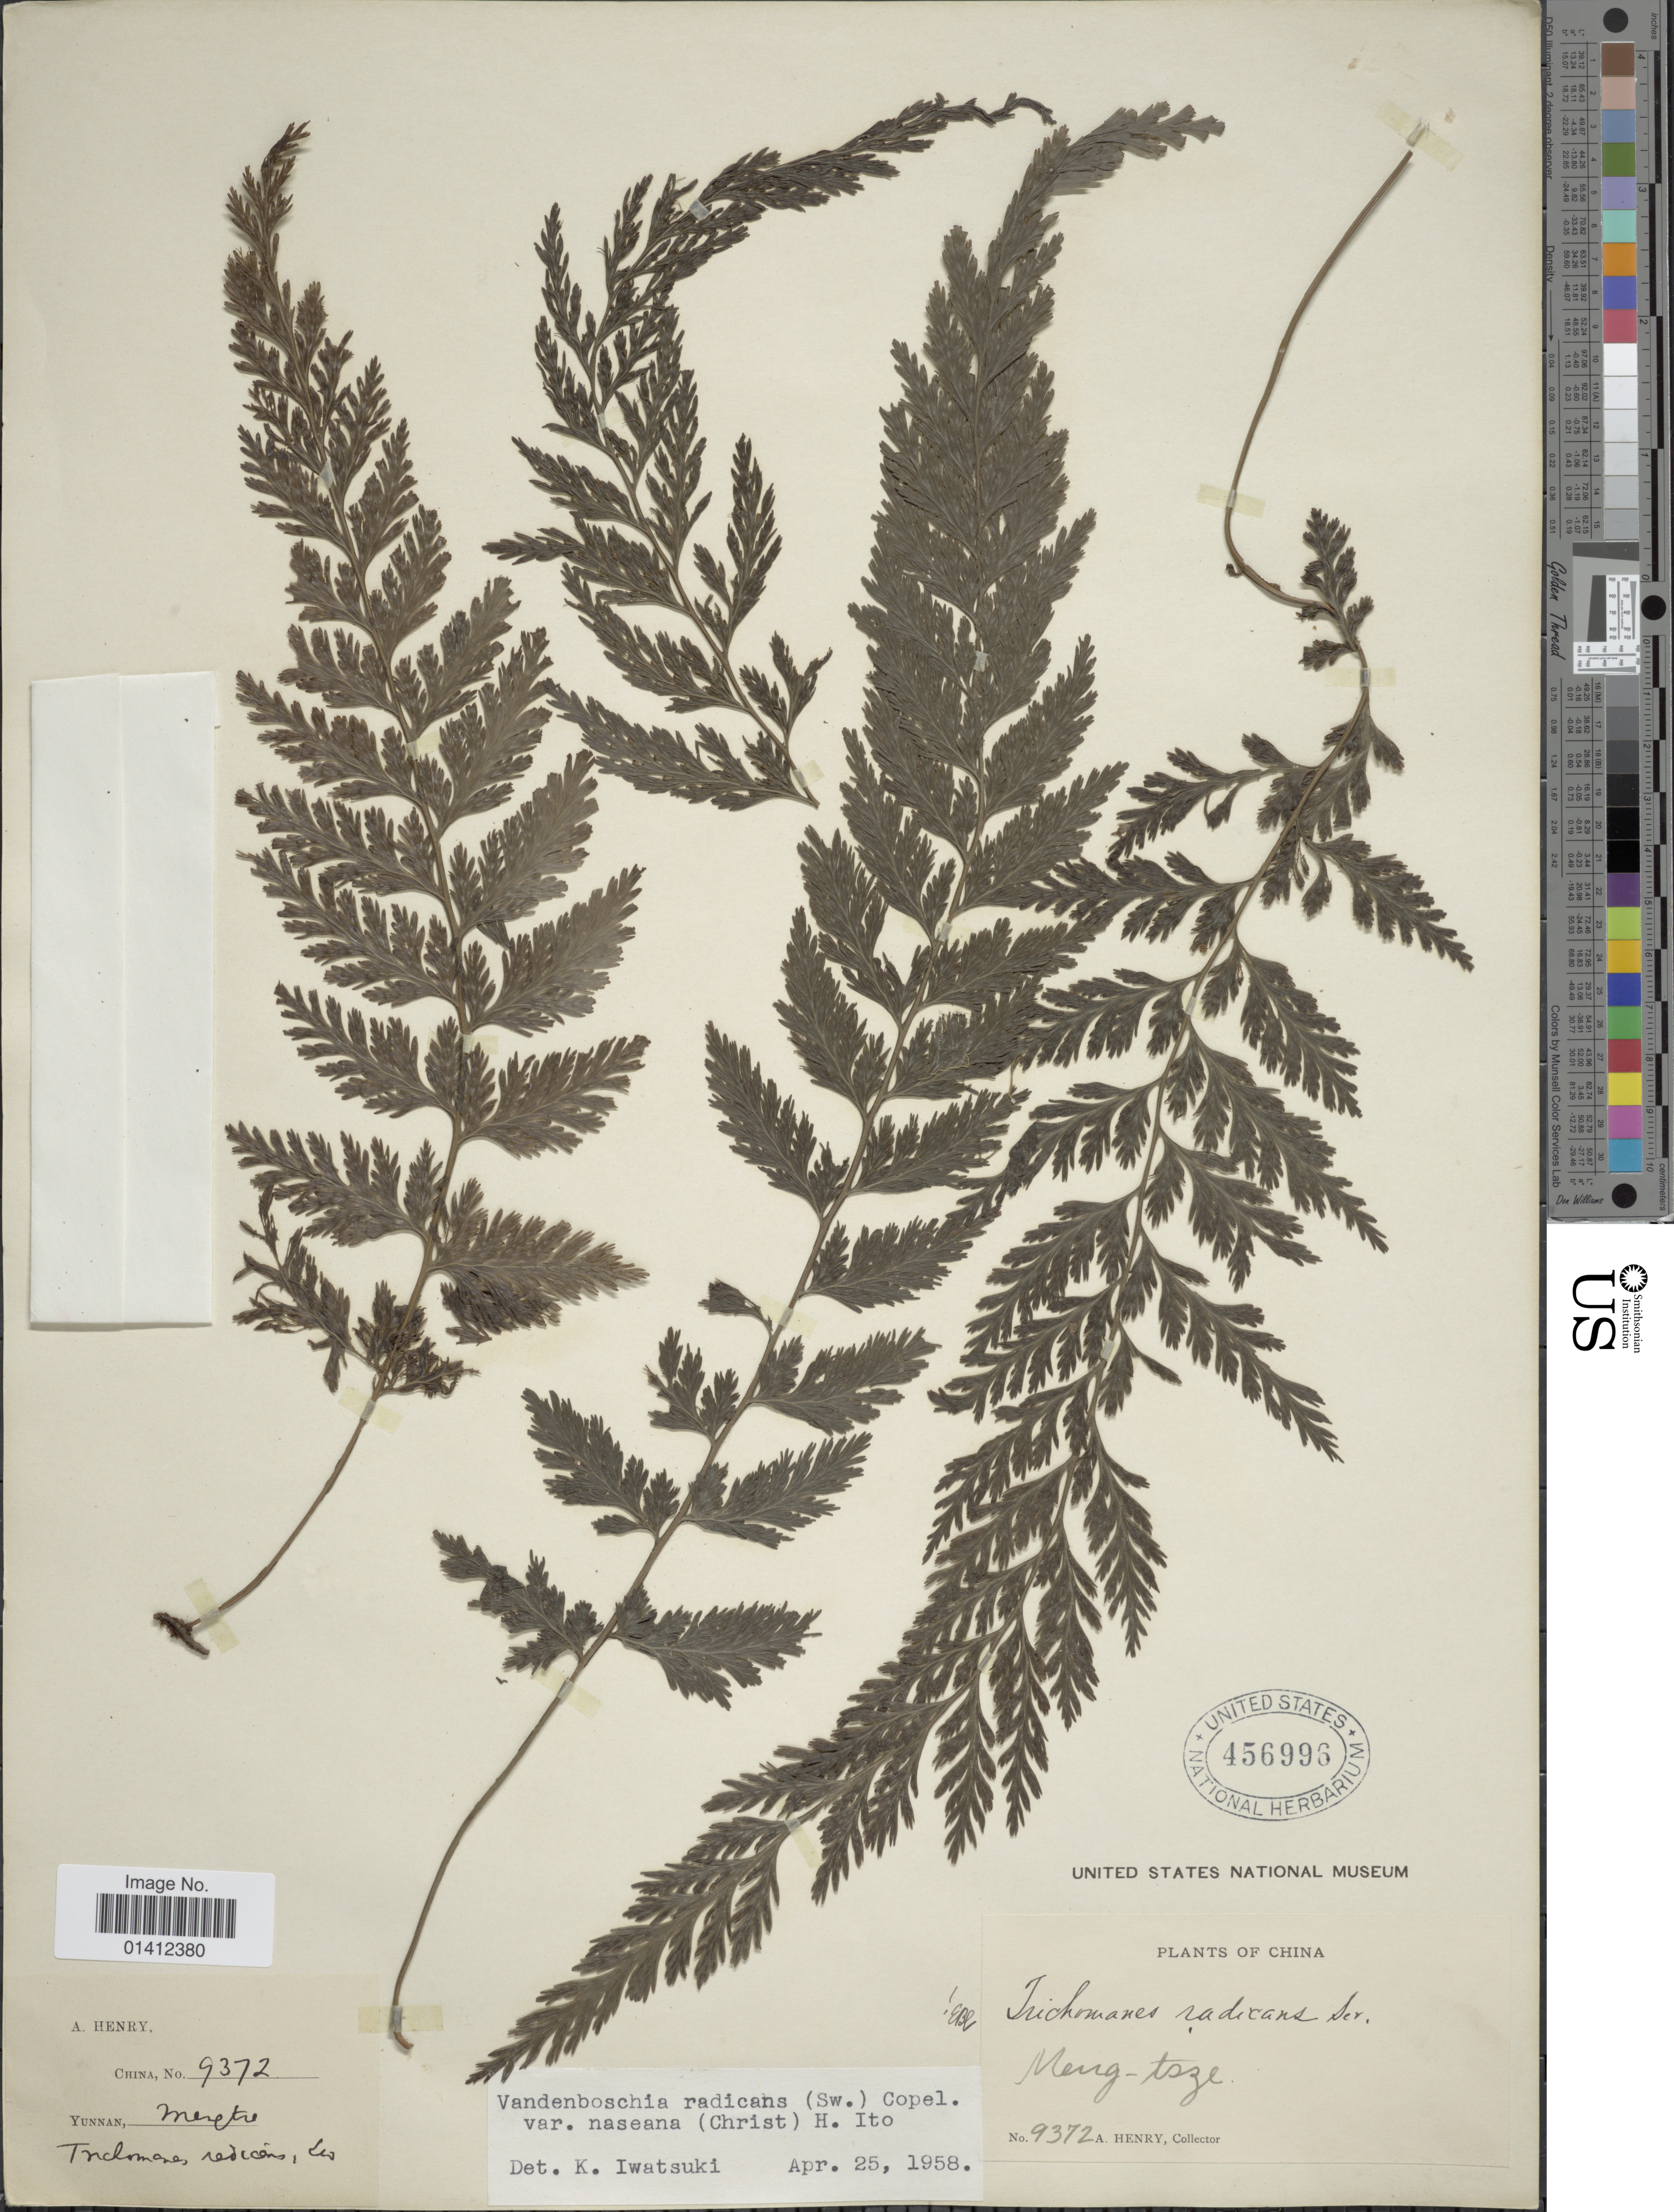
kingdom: Plantae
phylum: Tracheophyta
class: Polypodiopsida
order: Hymenophyllales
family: Hymenophyllaceae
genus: Vandenboschia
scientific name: Vandenboschia radicans var. naseana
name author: (Christ) H. Itô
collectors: A. Henry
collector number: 9372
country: China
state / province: Yunnan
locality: Meng-tsze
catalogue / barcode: US 456996